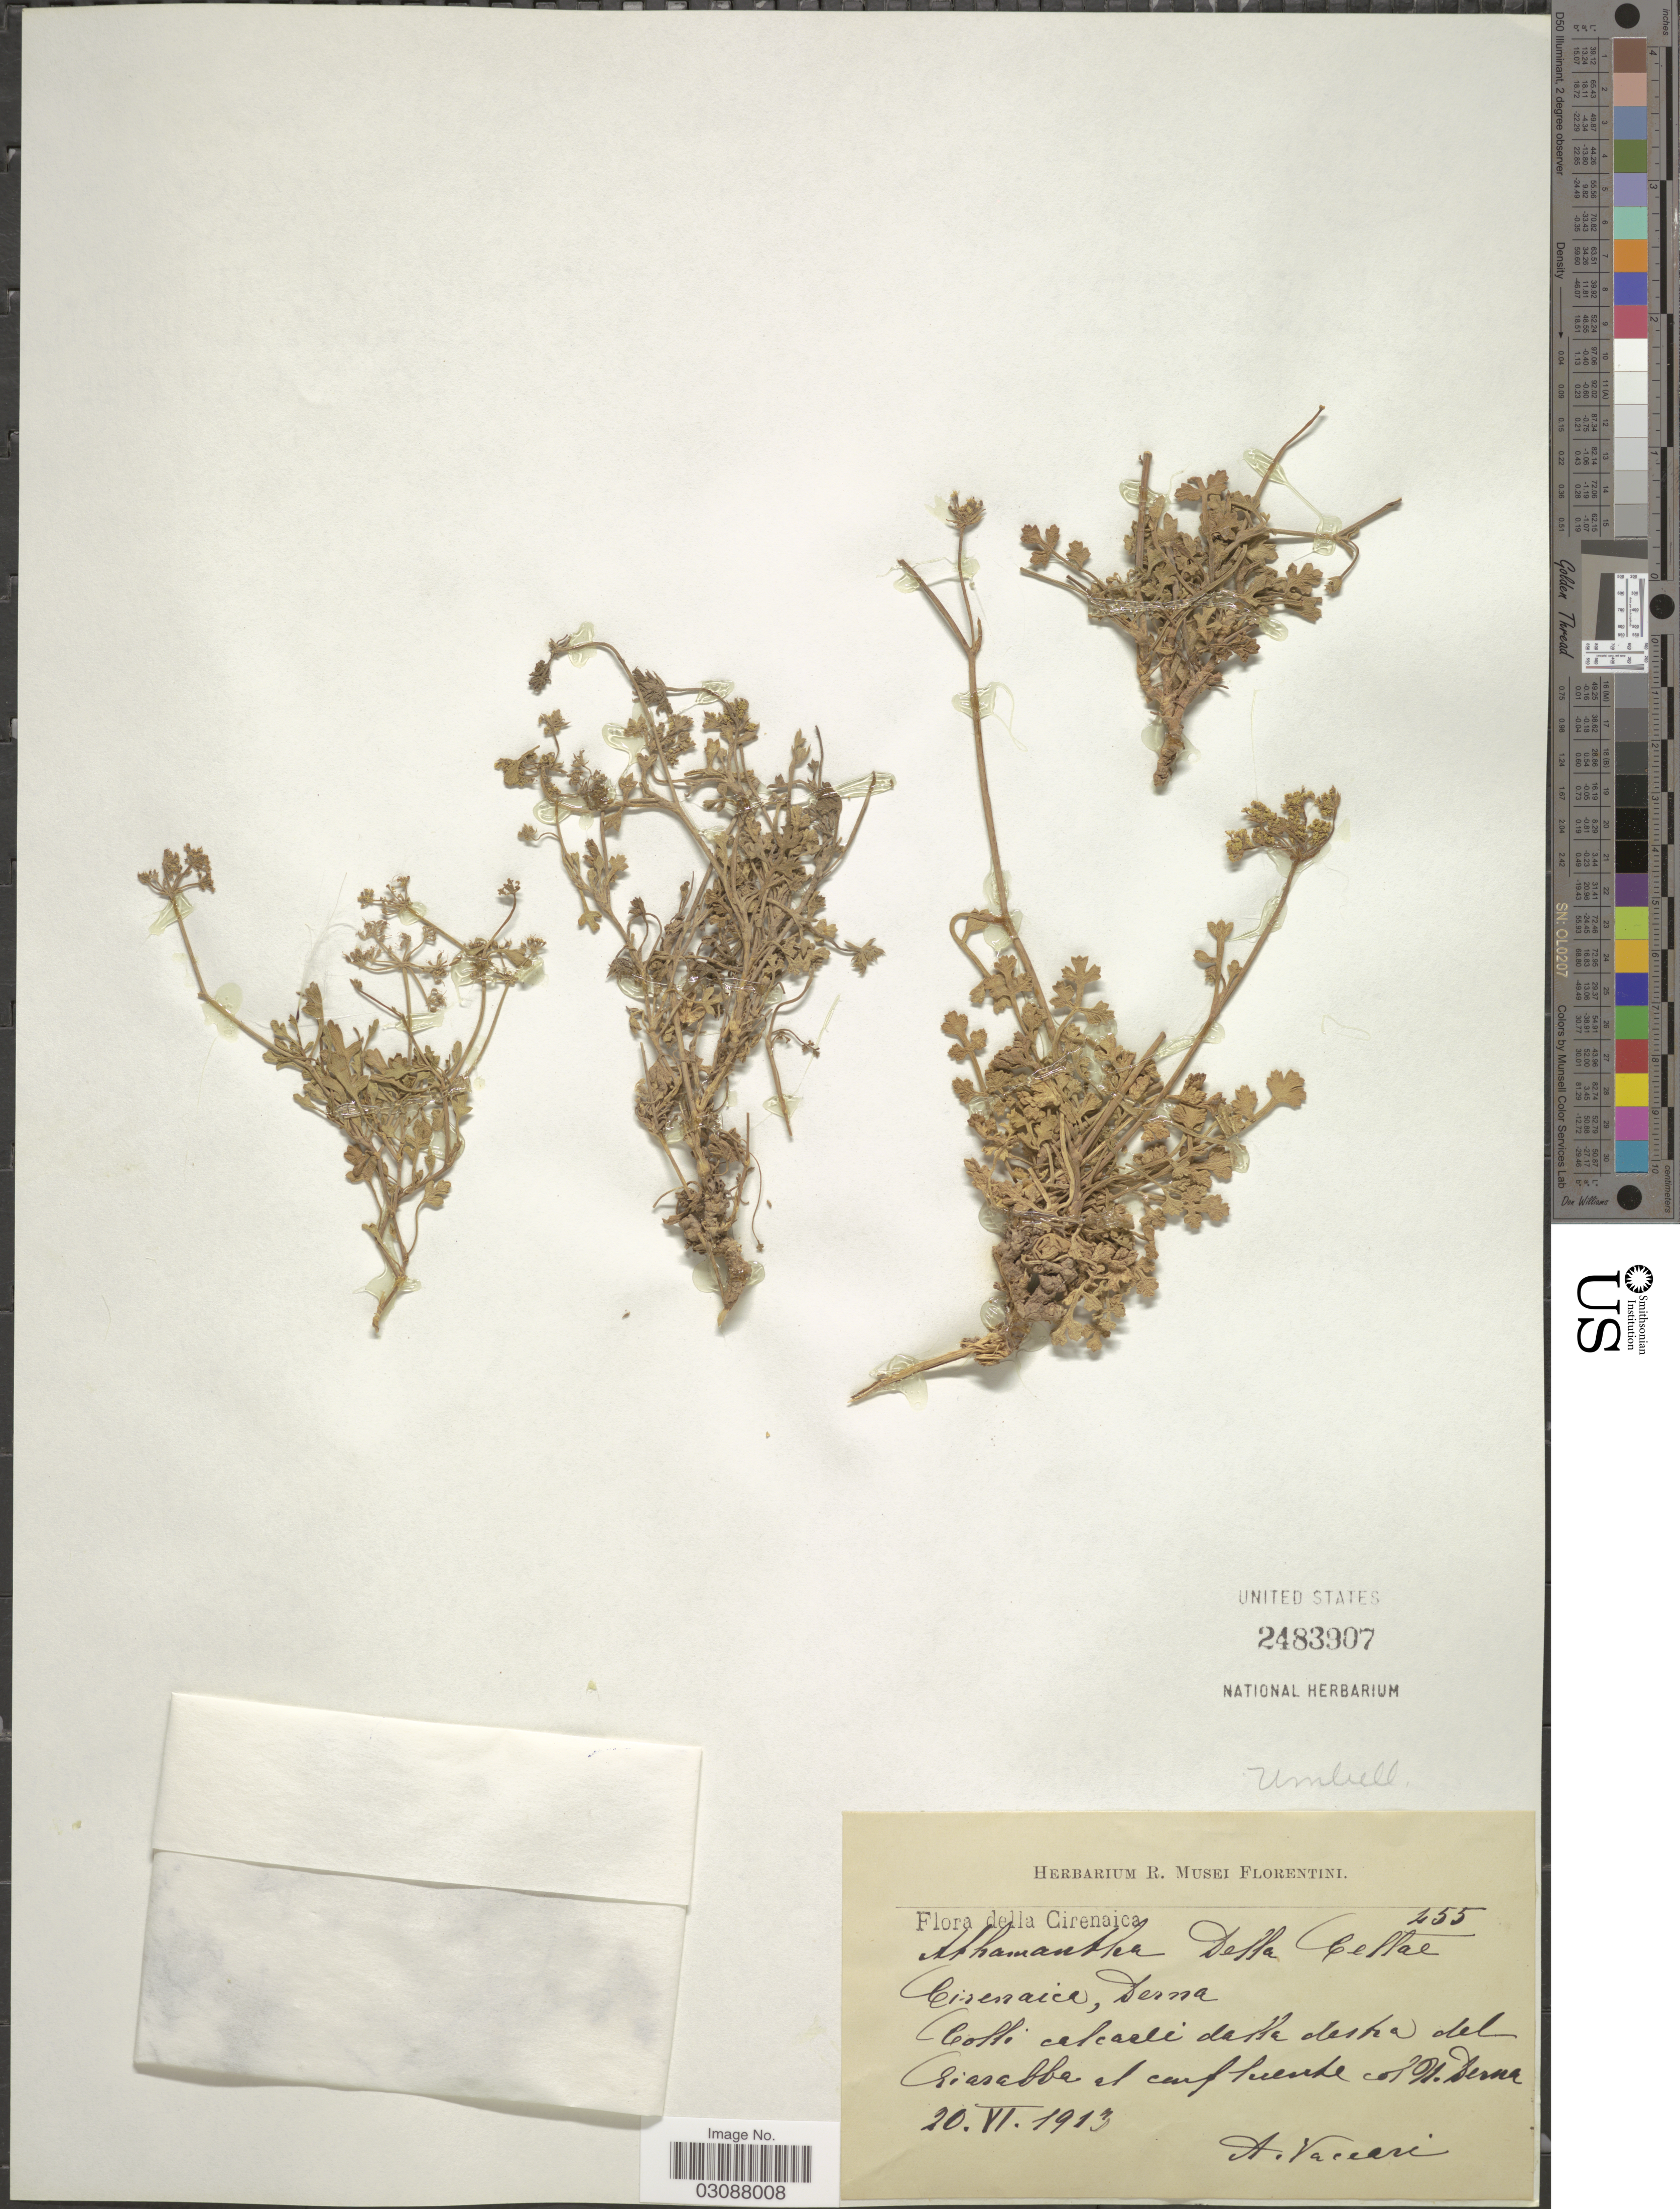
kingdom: Plantae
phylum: Tracheophyta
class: Magnoliopsida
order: Apiales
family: Apiaceae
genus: Athamanta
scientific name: Athamanta della-cellae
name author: Asch. & Barneby ex E.A. Durand & Barratte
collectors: A. Vaccari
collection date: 1913-06-20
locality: Collis calcasei datte destra del Sisabba et carf luente caot Pl. Derna. [interpreted]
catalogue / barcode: US 2483907